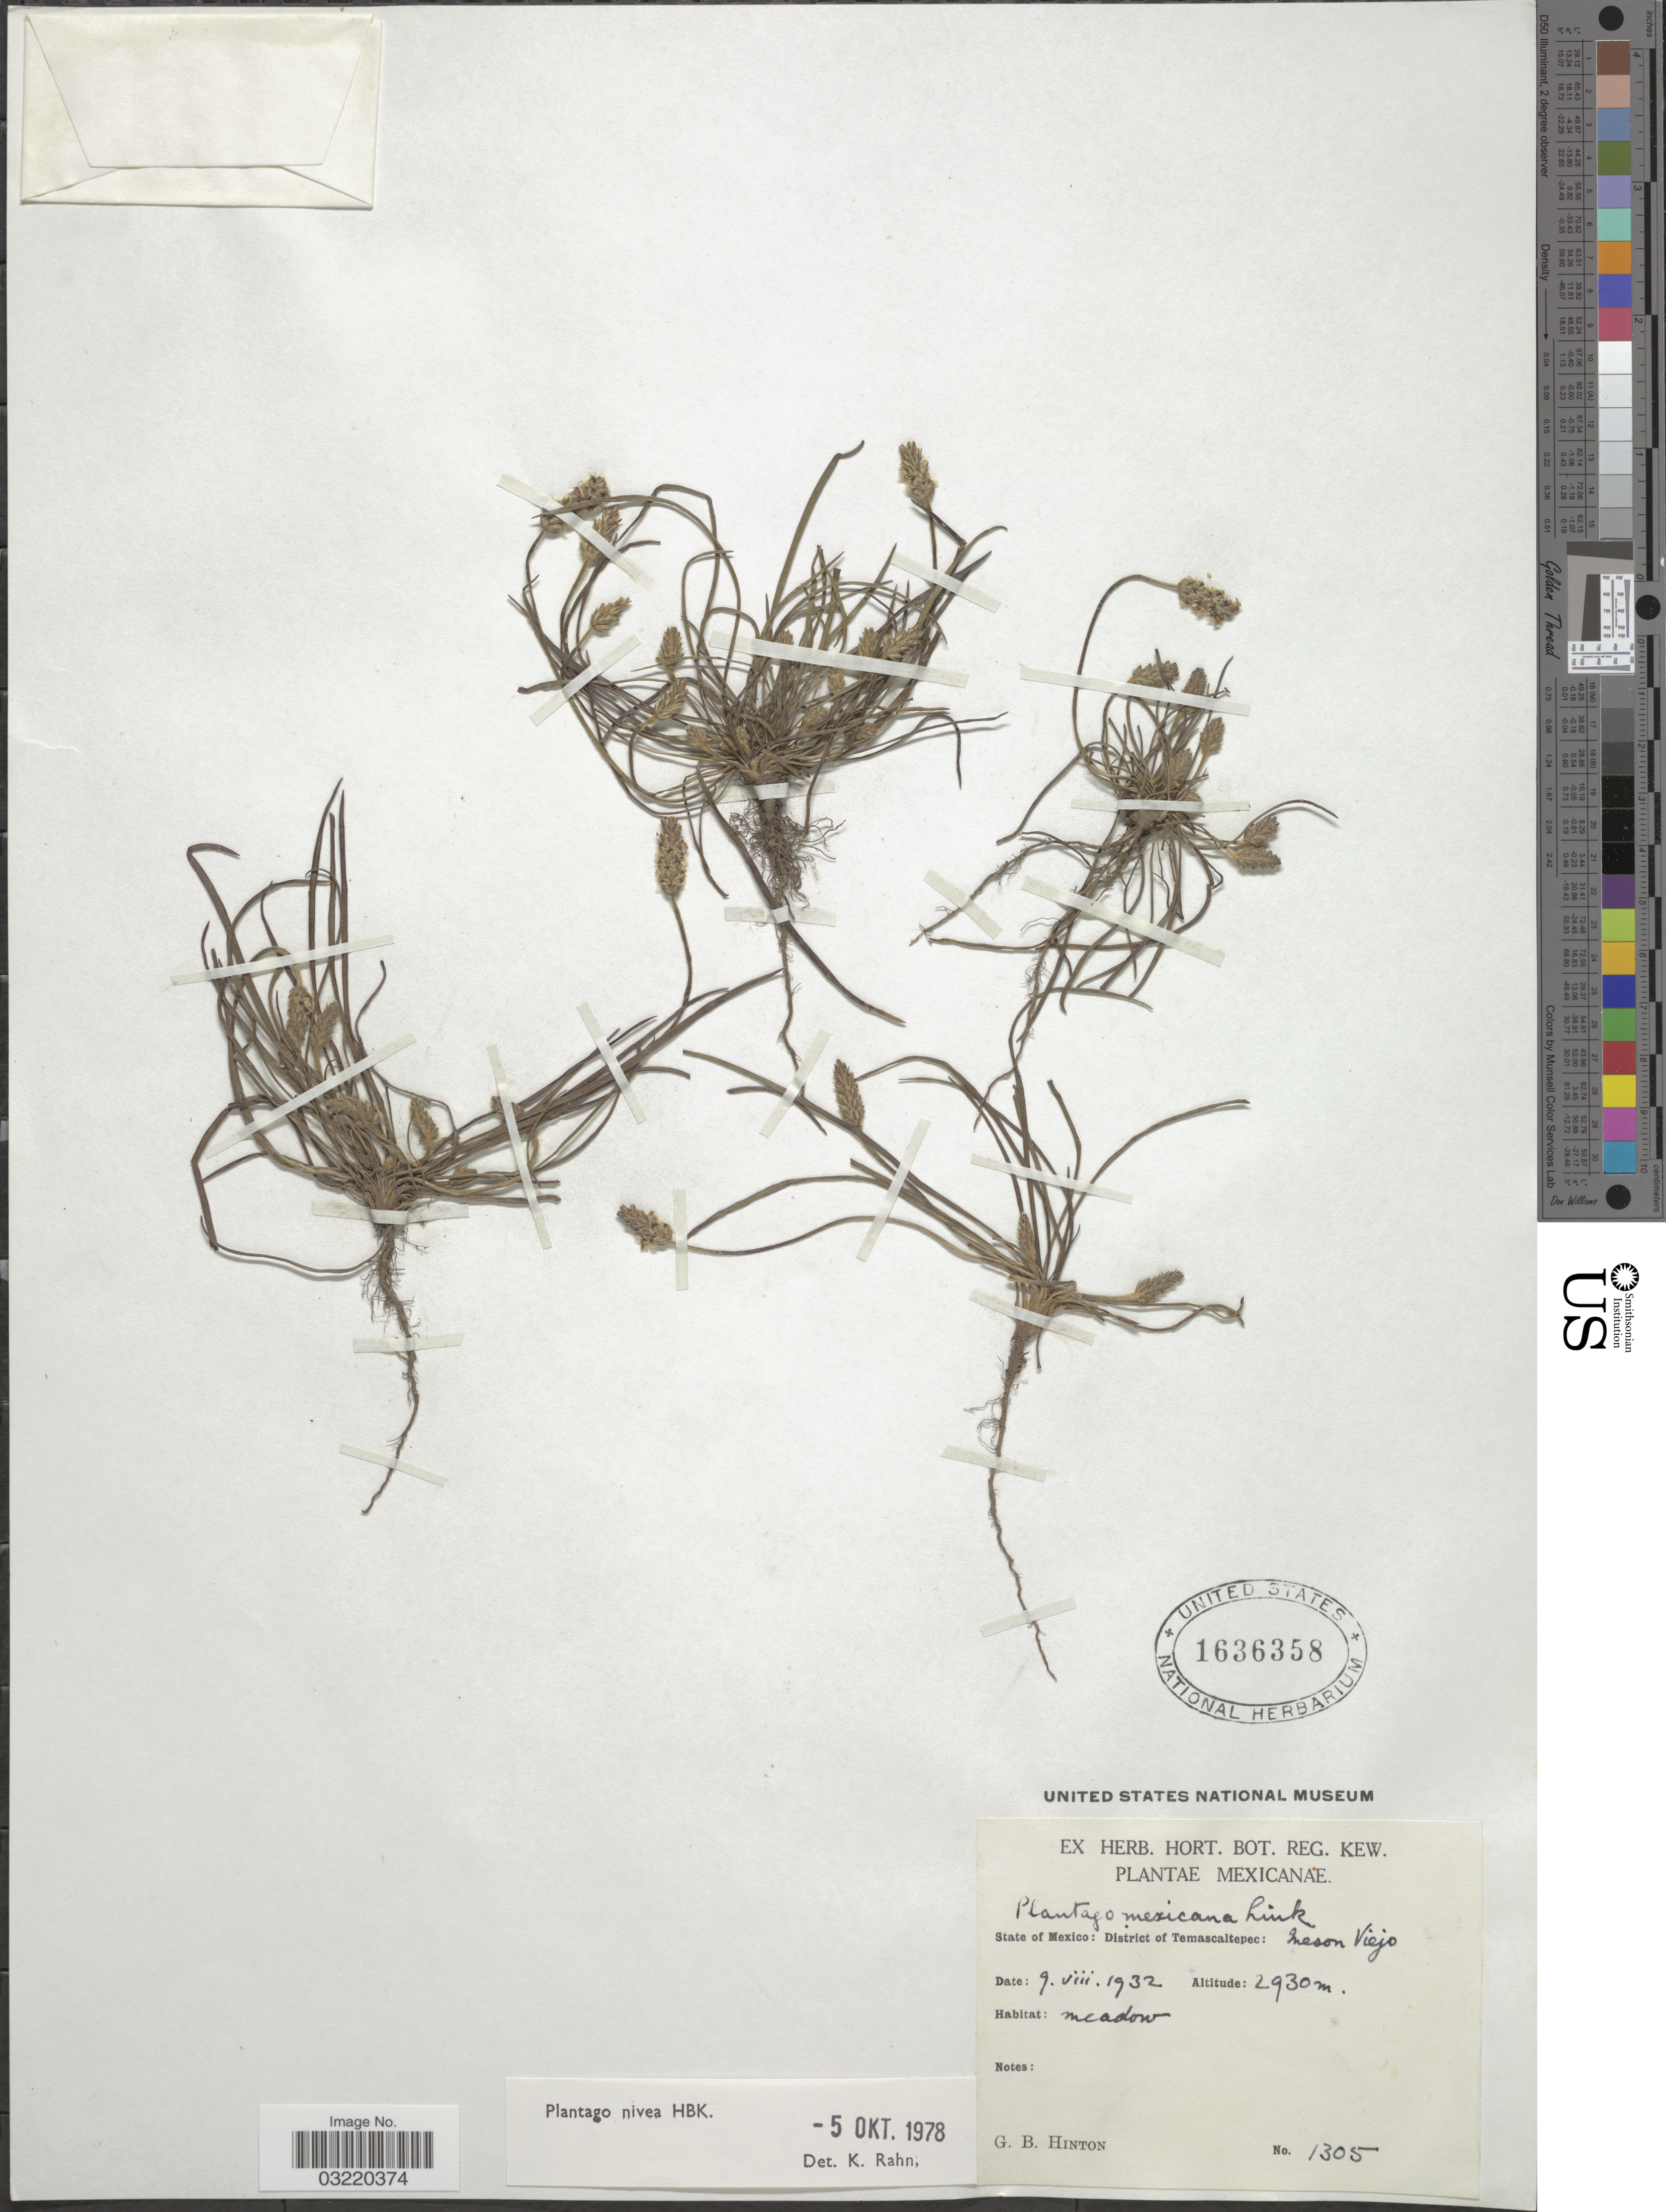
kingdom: Plantae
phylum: Tracheophyta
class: Magnoliopsida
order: Lamiales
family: Plantaginaceae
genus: Plantago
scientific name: Plantago nivea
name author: Kunth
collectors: G. B. Hinton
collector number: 1305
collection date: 1932-08-09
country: Mexico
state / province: México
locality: District of Temascaltepec: Meson Viejo.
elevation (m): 2930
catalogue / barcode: US 1636358